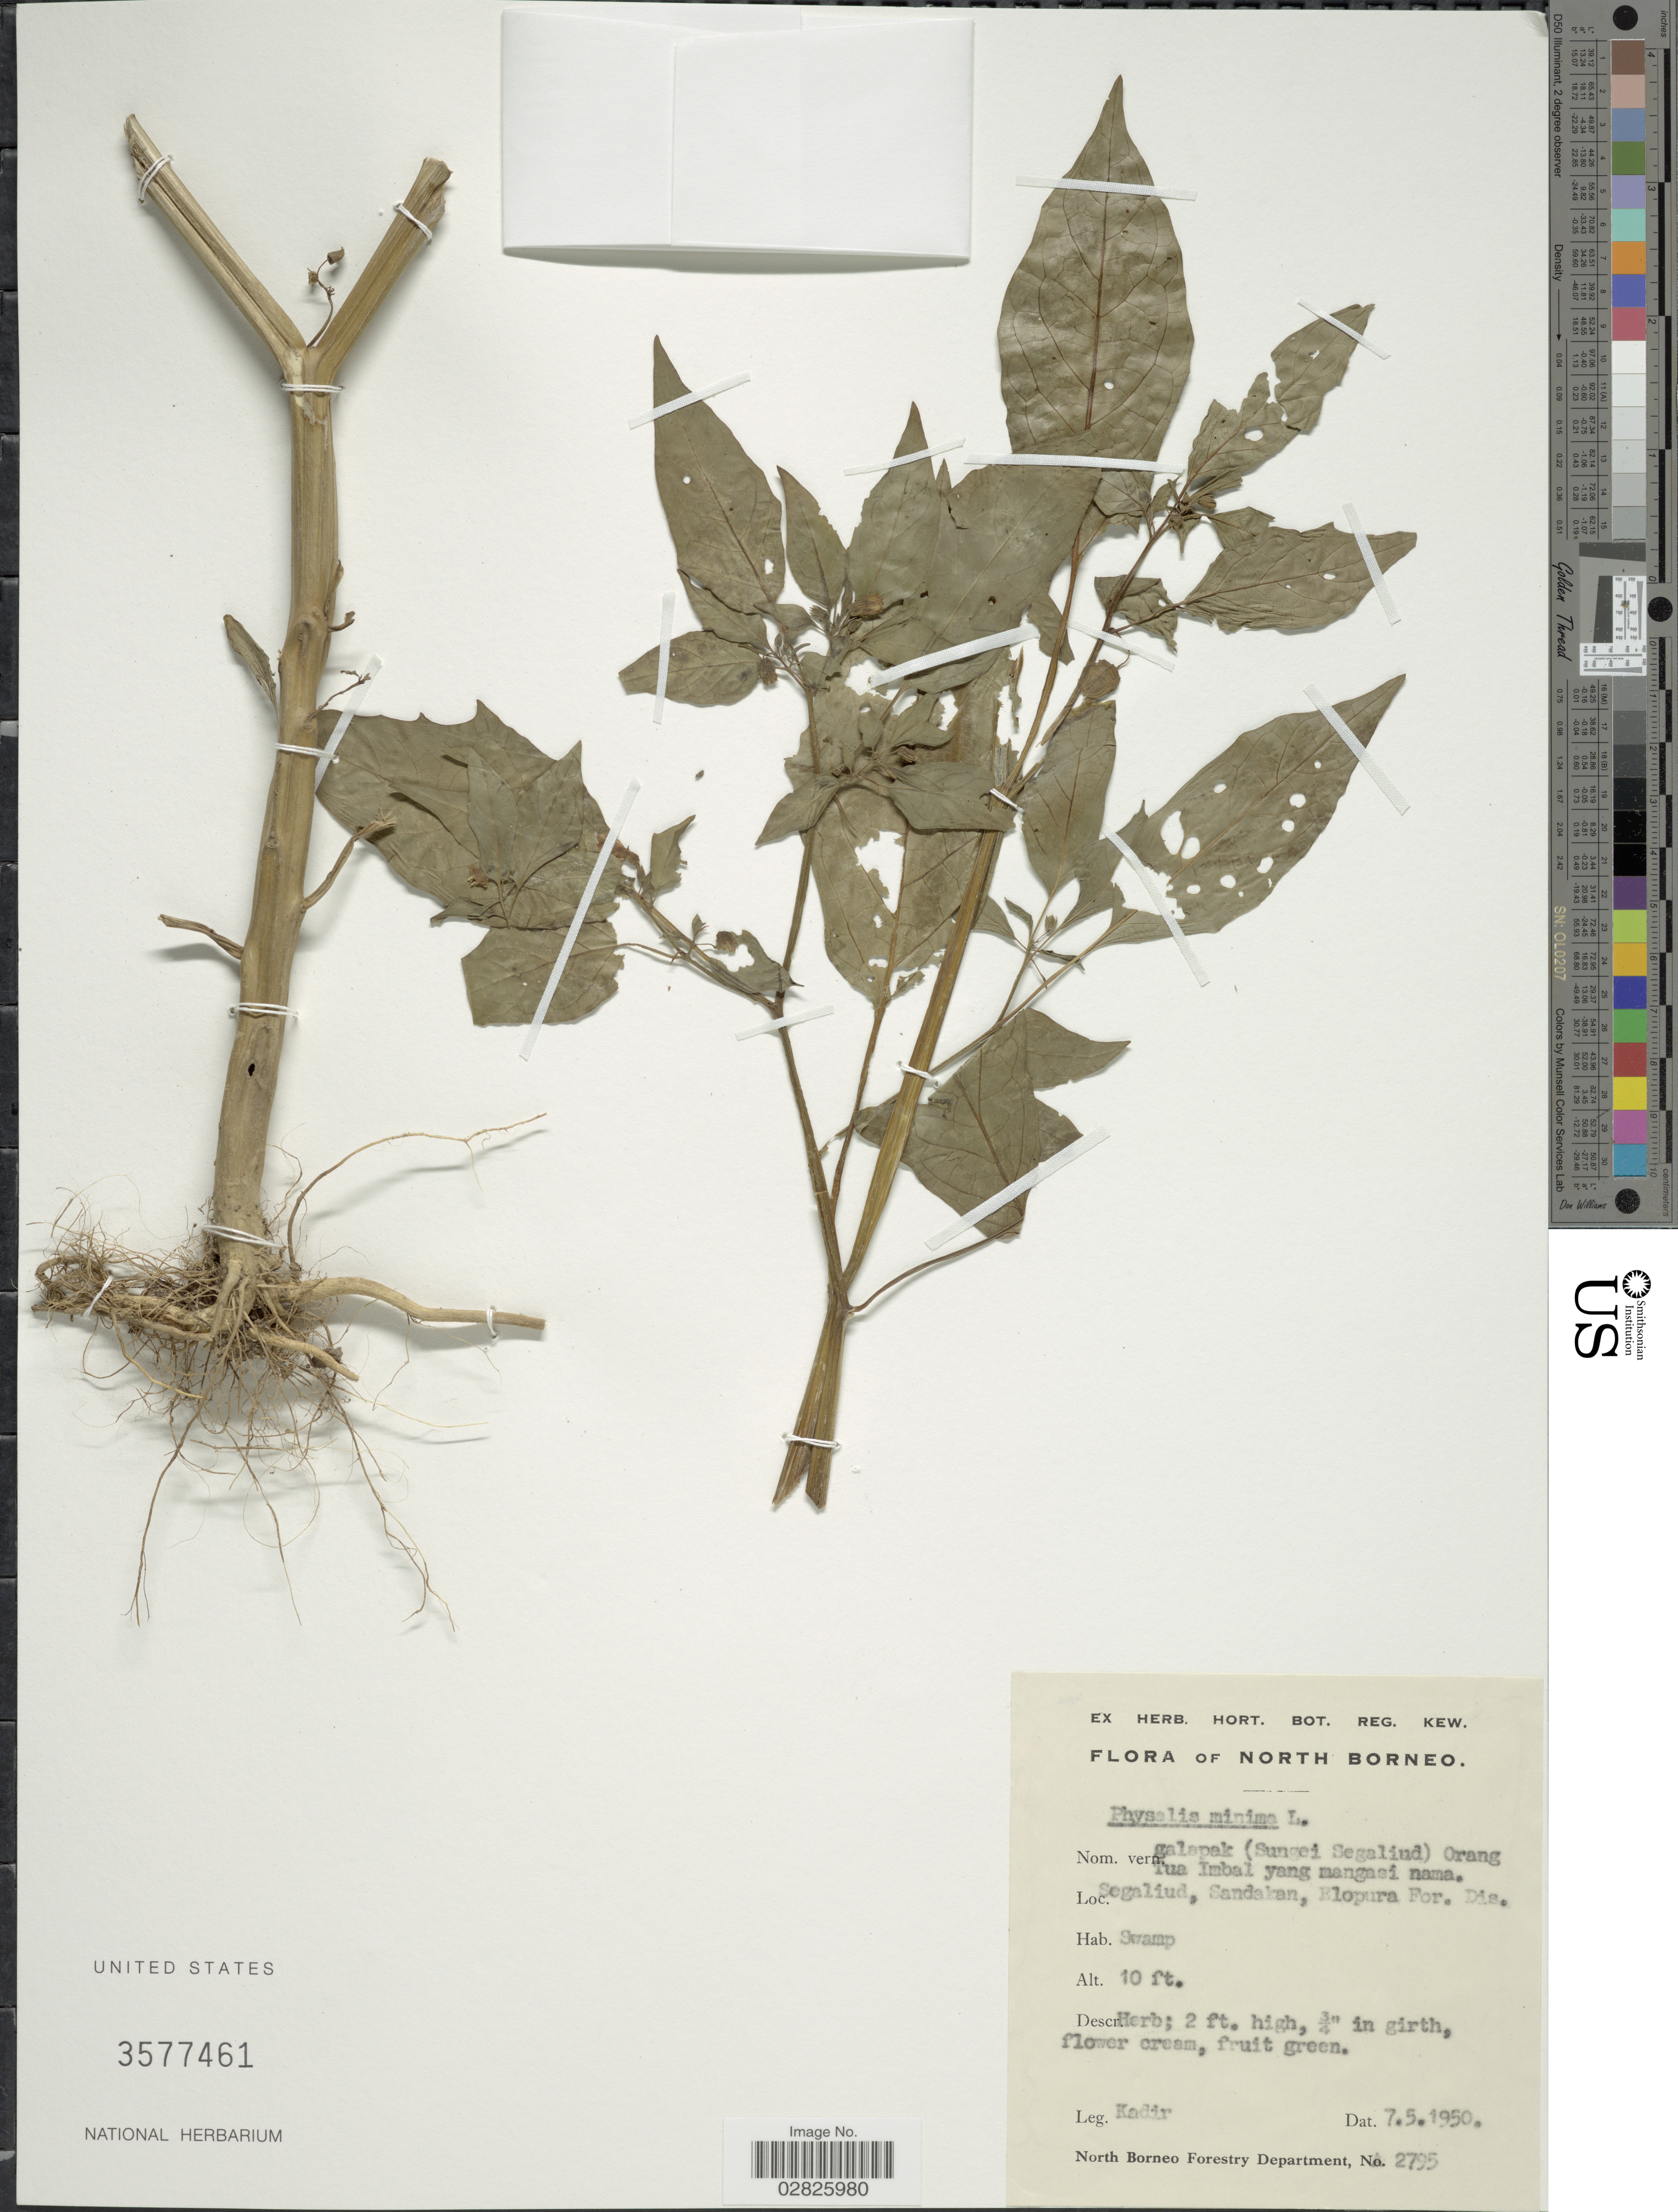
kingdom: Plantae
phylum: Tracheophyta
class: Magnoliopsida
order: Solanales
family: Solanaceae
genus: Physalis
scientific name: Physalis minima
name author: L.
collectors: -. Kadir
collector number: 2795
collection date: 1950-05-07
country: Malaysia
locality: North Borneo. Segaliud, Sandakan, Elopura For. Dis.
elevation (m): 3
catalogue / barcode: US 3577461